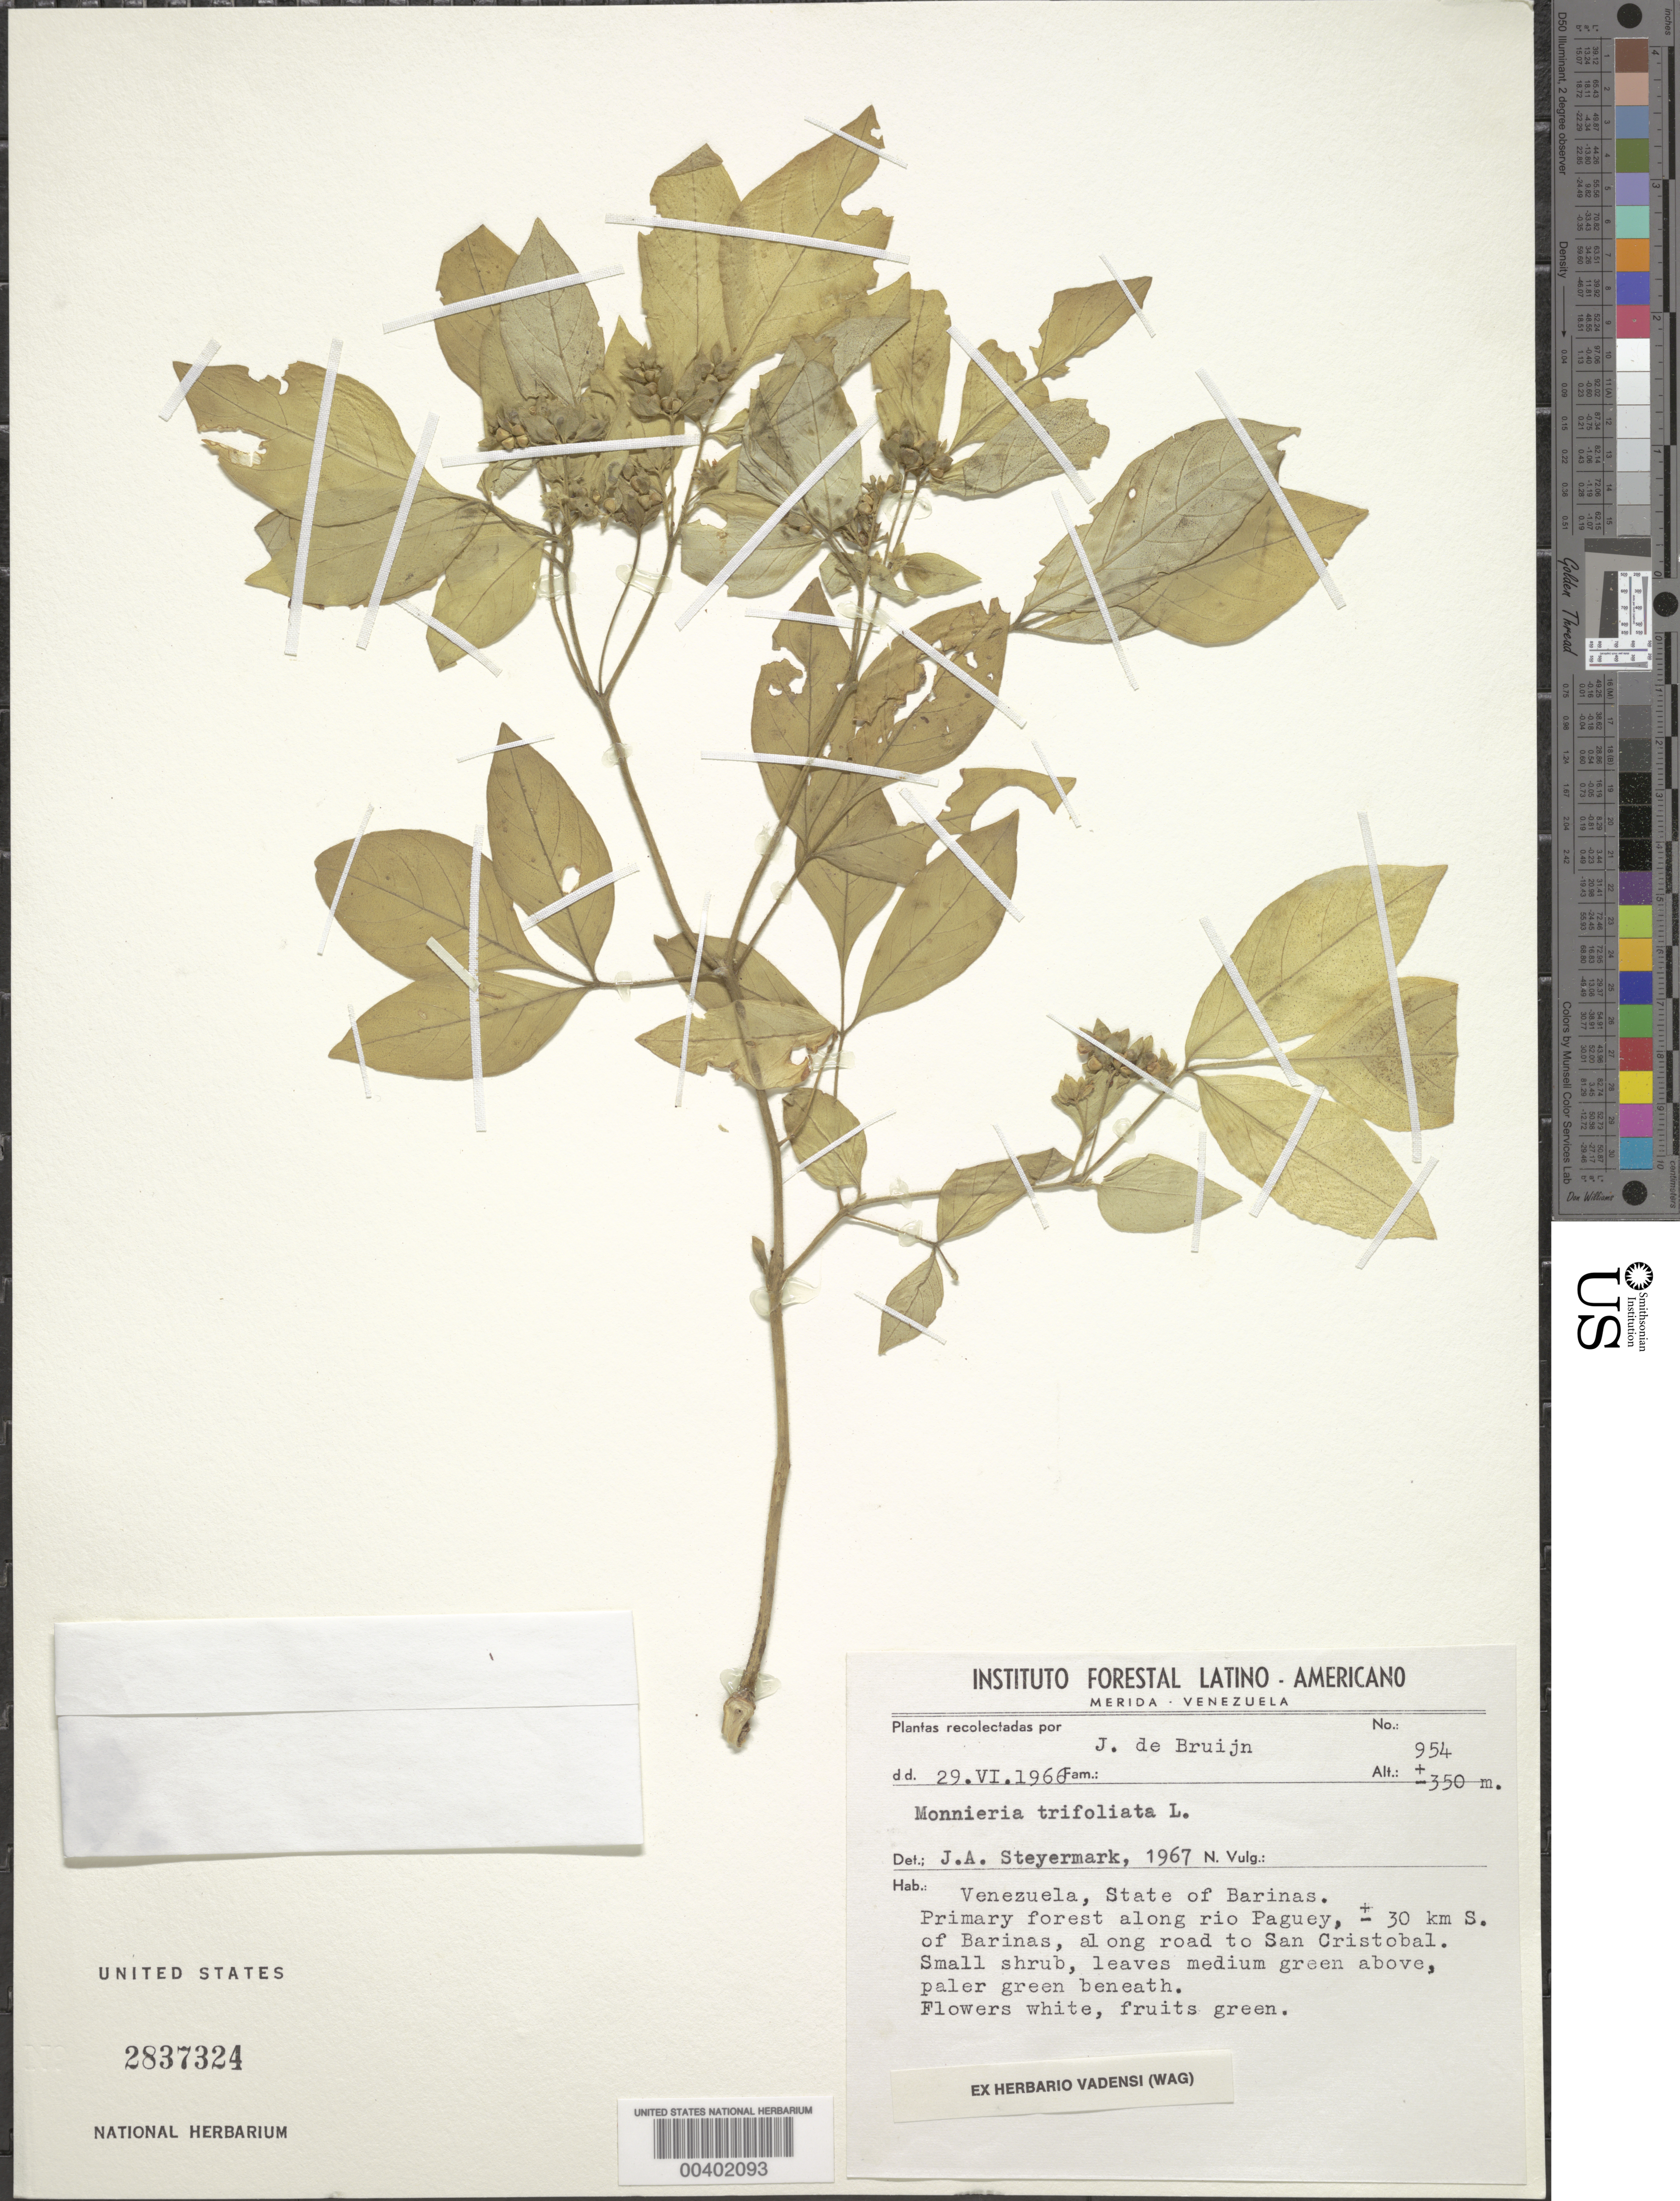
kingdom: Plantae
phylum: Tracheophyta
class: Magnoliopsida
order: Sapindales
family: Rutaceae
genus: Ertela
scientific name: Ertela trifolia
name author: (L.) Kuntze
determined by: Strong, Mark T., (BOT), Smithsonian Institution - National Museum of Natural History (UNITED STATES)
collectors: J. Bruijn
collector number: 954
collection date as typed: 29 Jun 1966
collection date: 1966-06-29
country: Venezuela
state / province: Barinas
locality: Along Río Pagüey, +- 30 km S. of Barinas, along road to San Cristobal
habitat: Priamary forest. Along río.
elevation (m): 350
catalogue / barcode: US 2837324